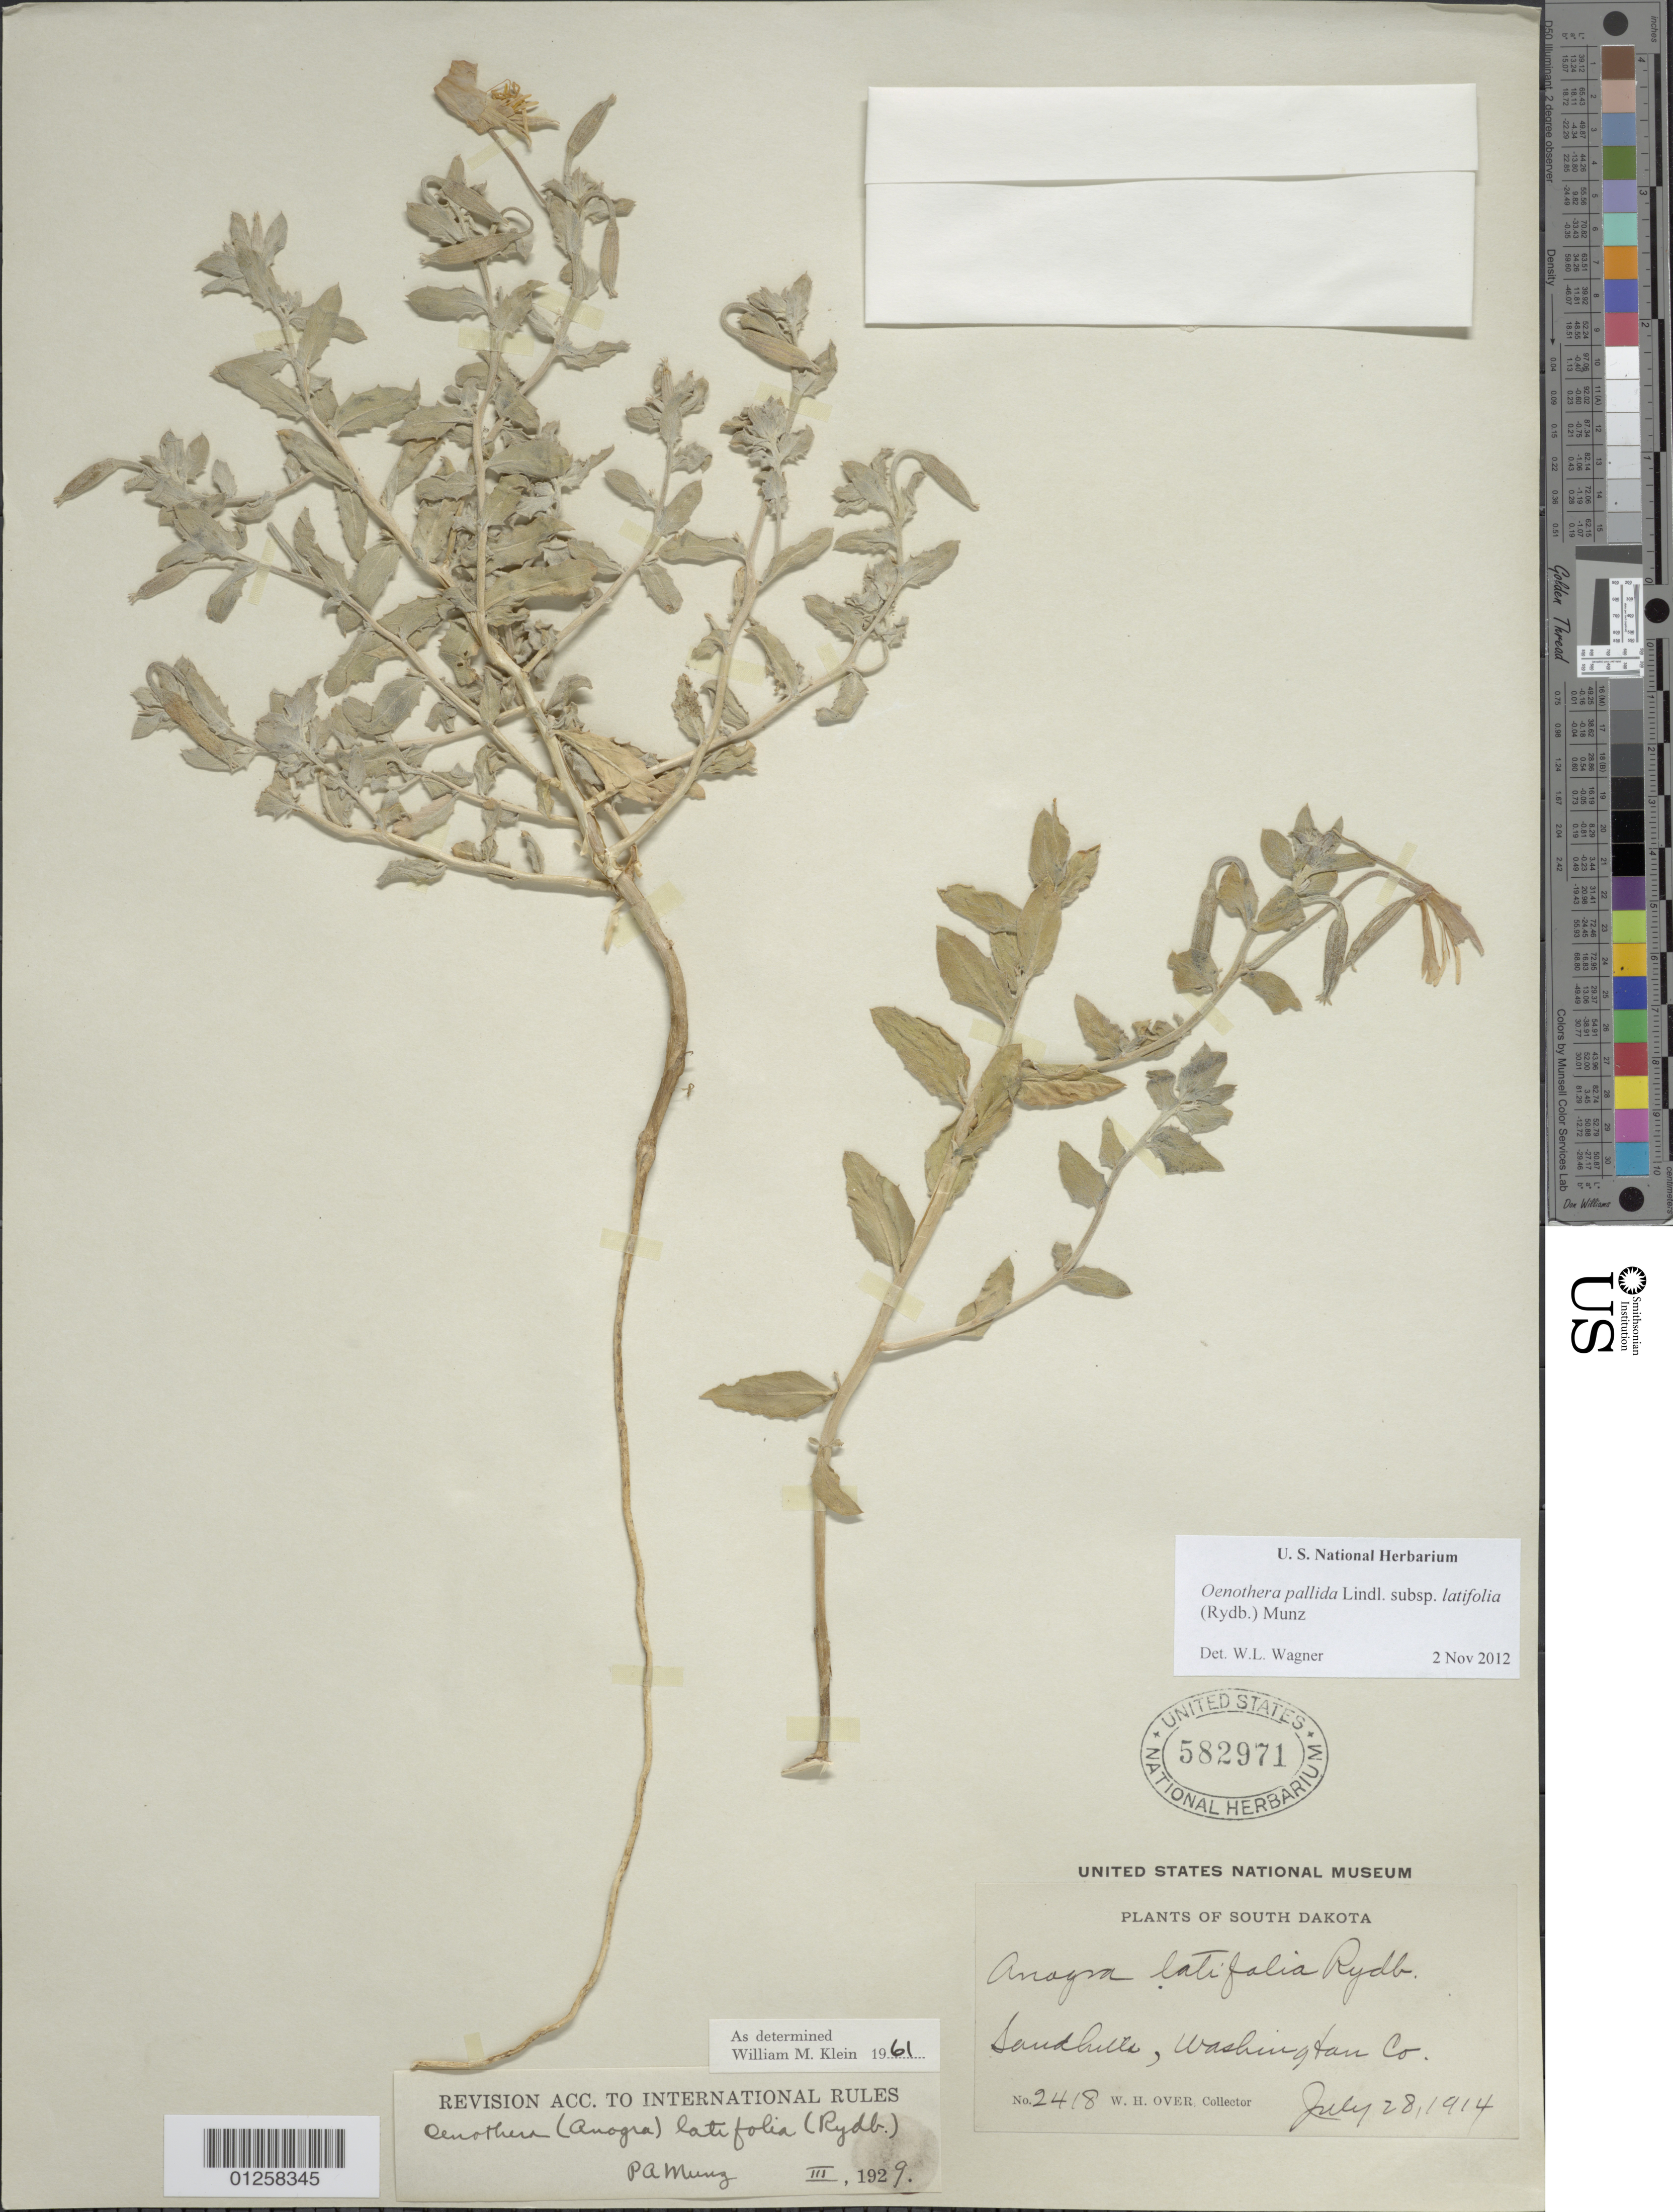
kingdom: Plantae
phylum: Tracheophyta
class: Magnoliopsida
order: Myrtales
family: Onagraceae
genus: Oenothera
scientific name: Oenothera pallida subsp. latifolia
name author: (Rydb.) Munz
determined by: Wagner, W. L., (BOT), Smithsonian Institution - National Museum of Natural History (UNITED STATES)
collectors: W. Over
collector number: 2418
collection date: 1924-07-28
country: United States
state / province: South Dakota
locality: Sand hills, Washington Co.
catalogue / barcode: US 582971